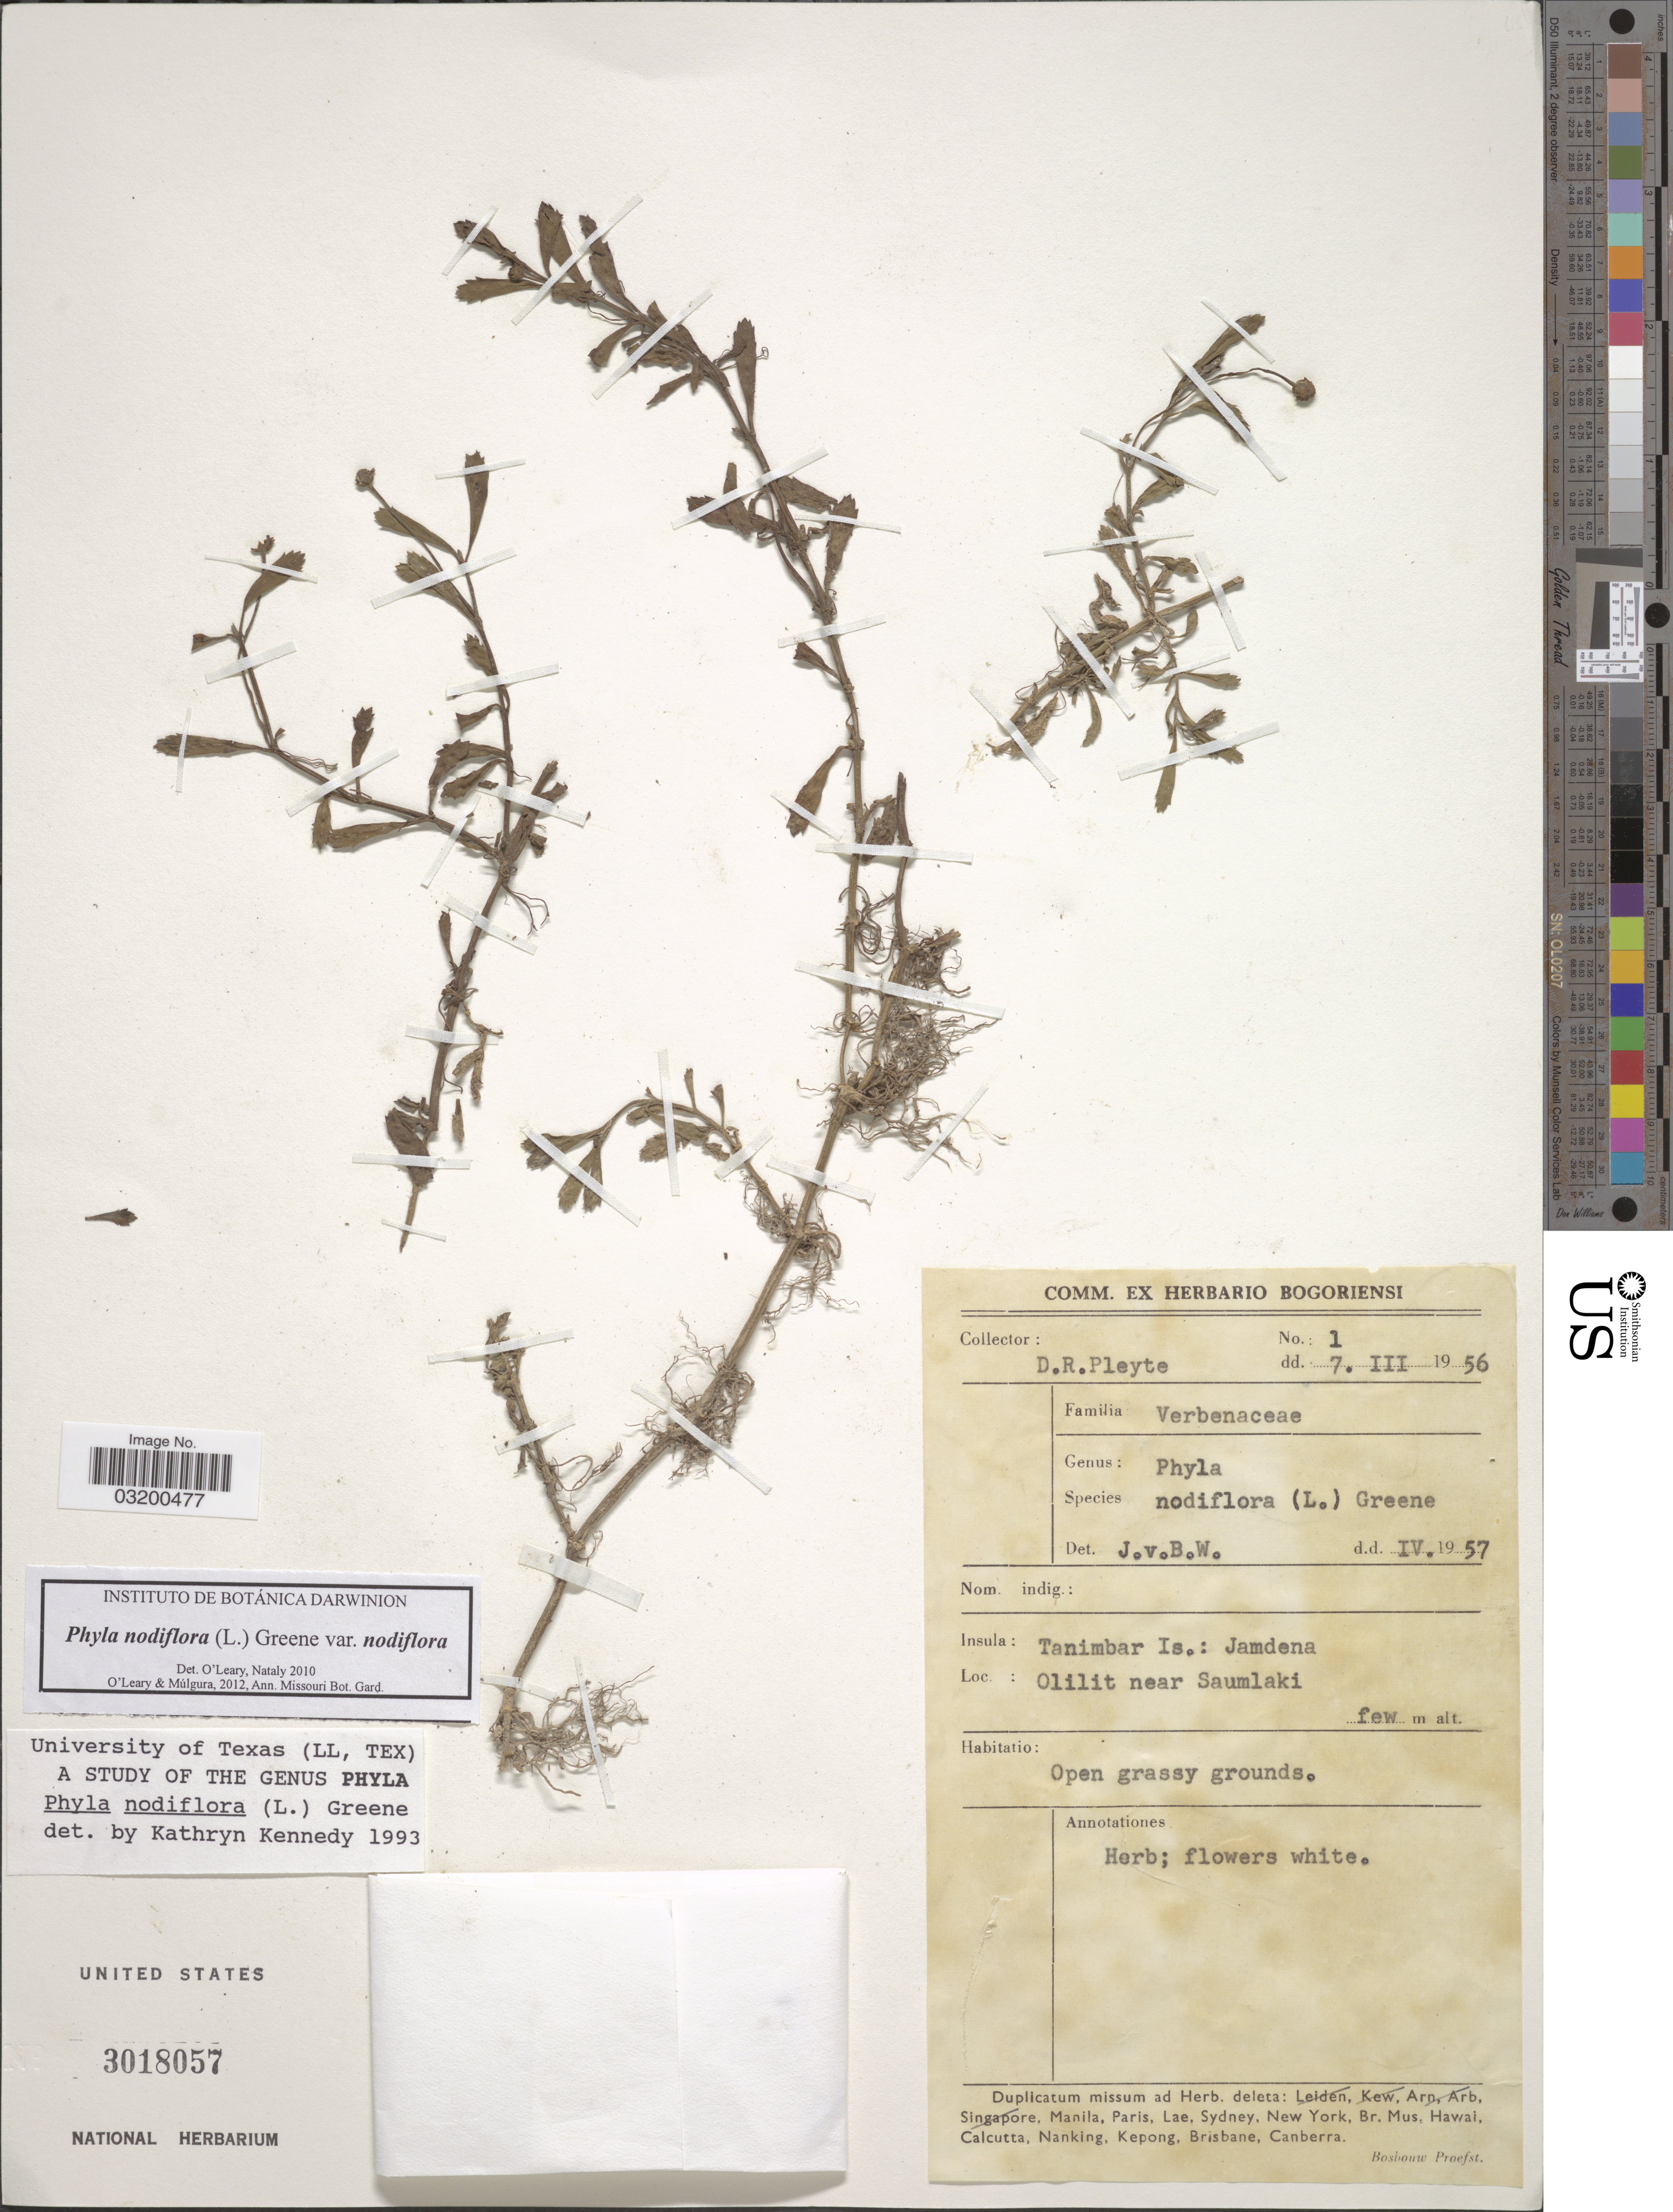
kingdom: Plantae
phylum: Tracheophyta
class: Magnoliopsida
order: Lamiales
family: Verbenaceae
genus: Phyla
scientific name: Phyla nodiflora var. nodiflora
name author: (L.) Greene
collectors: D. Pleyte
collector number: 1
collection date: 1956-03-07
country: Indonesia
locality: Insula: Tanimbar Is.: Jamdena. Olilit near Saumlaki.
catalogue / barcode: US 3018057